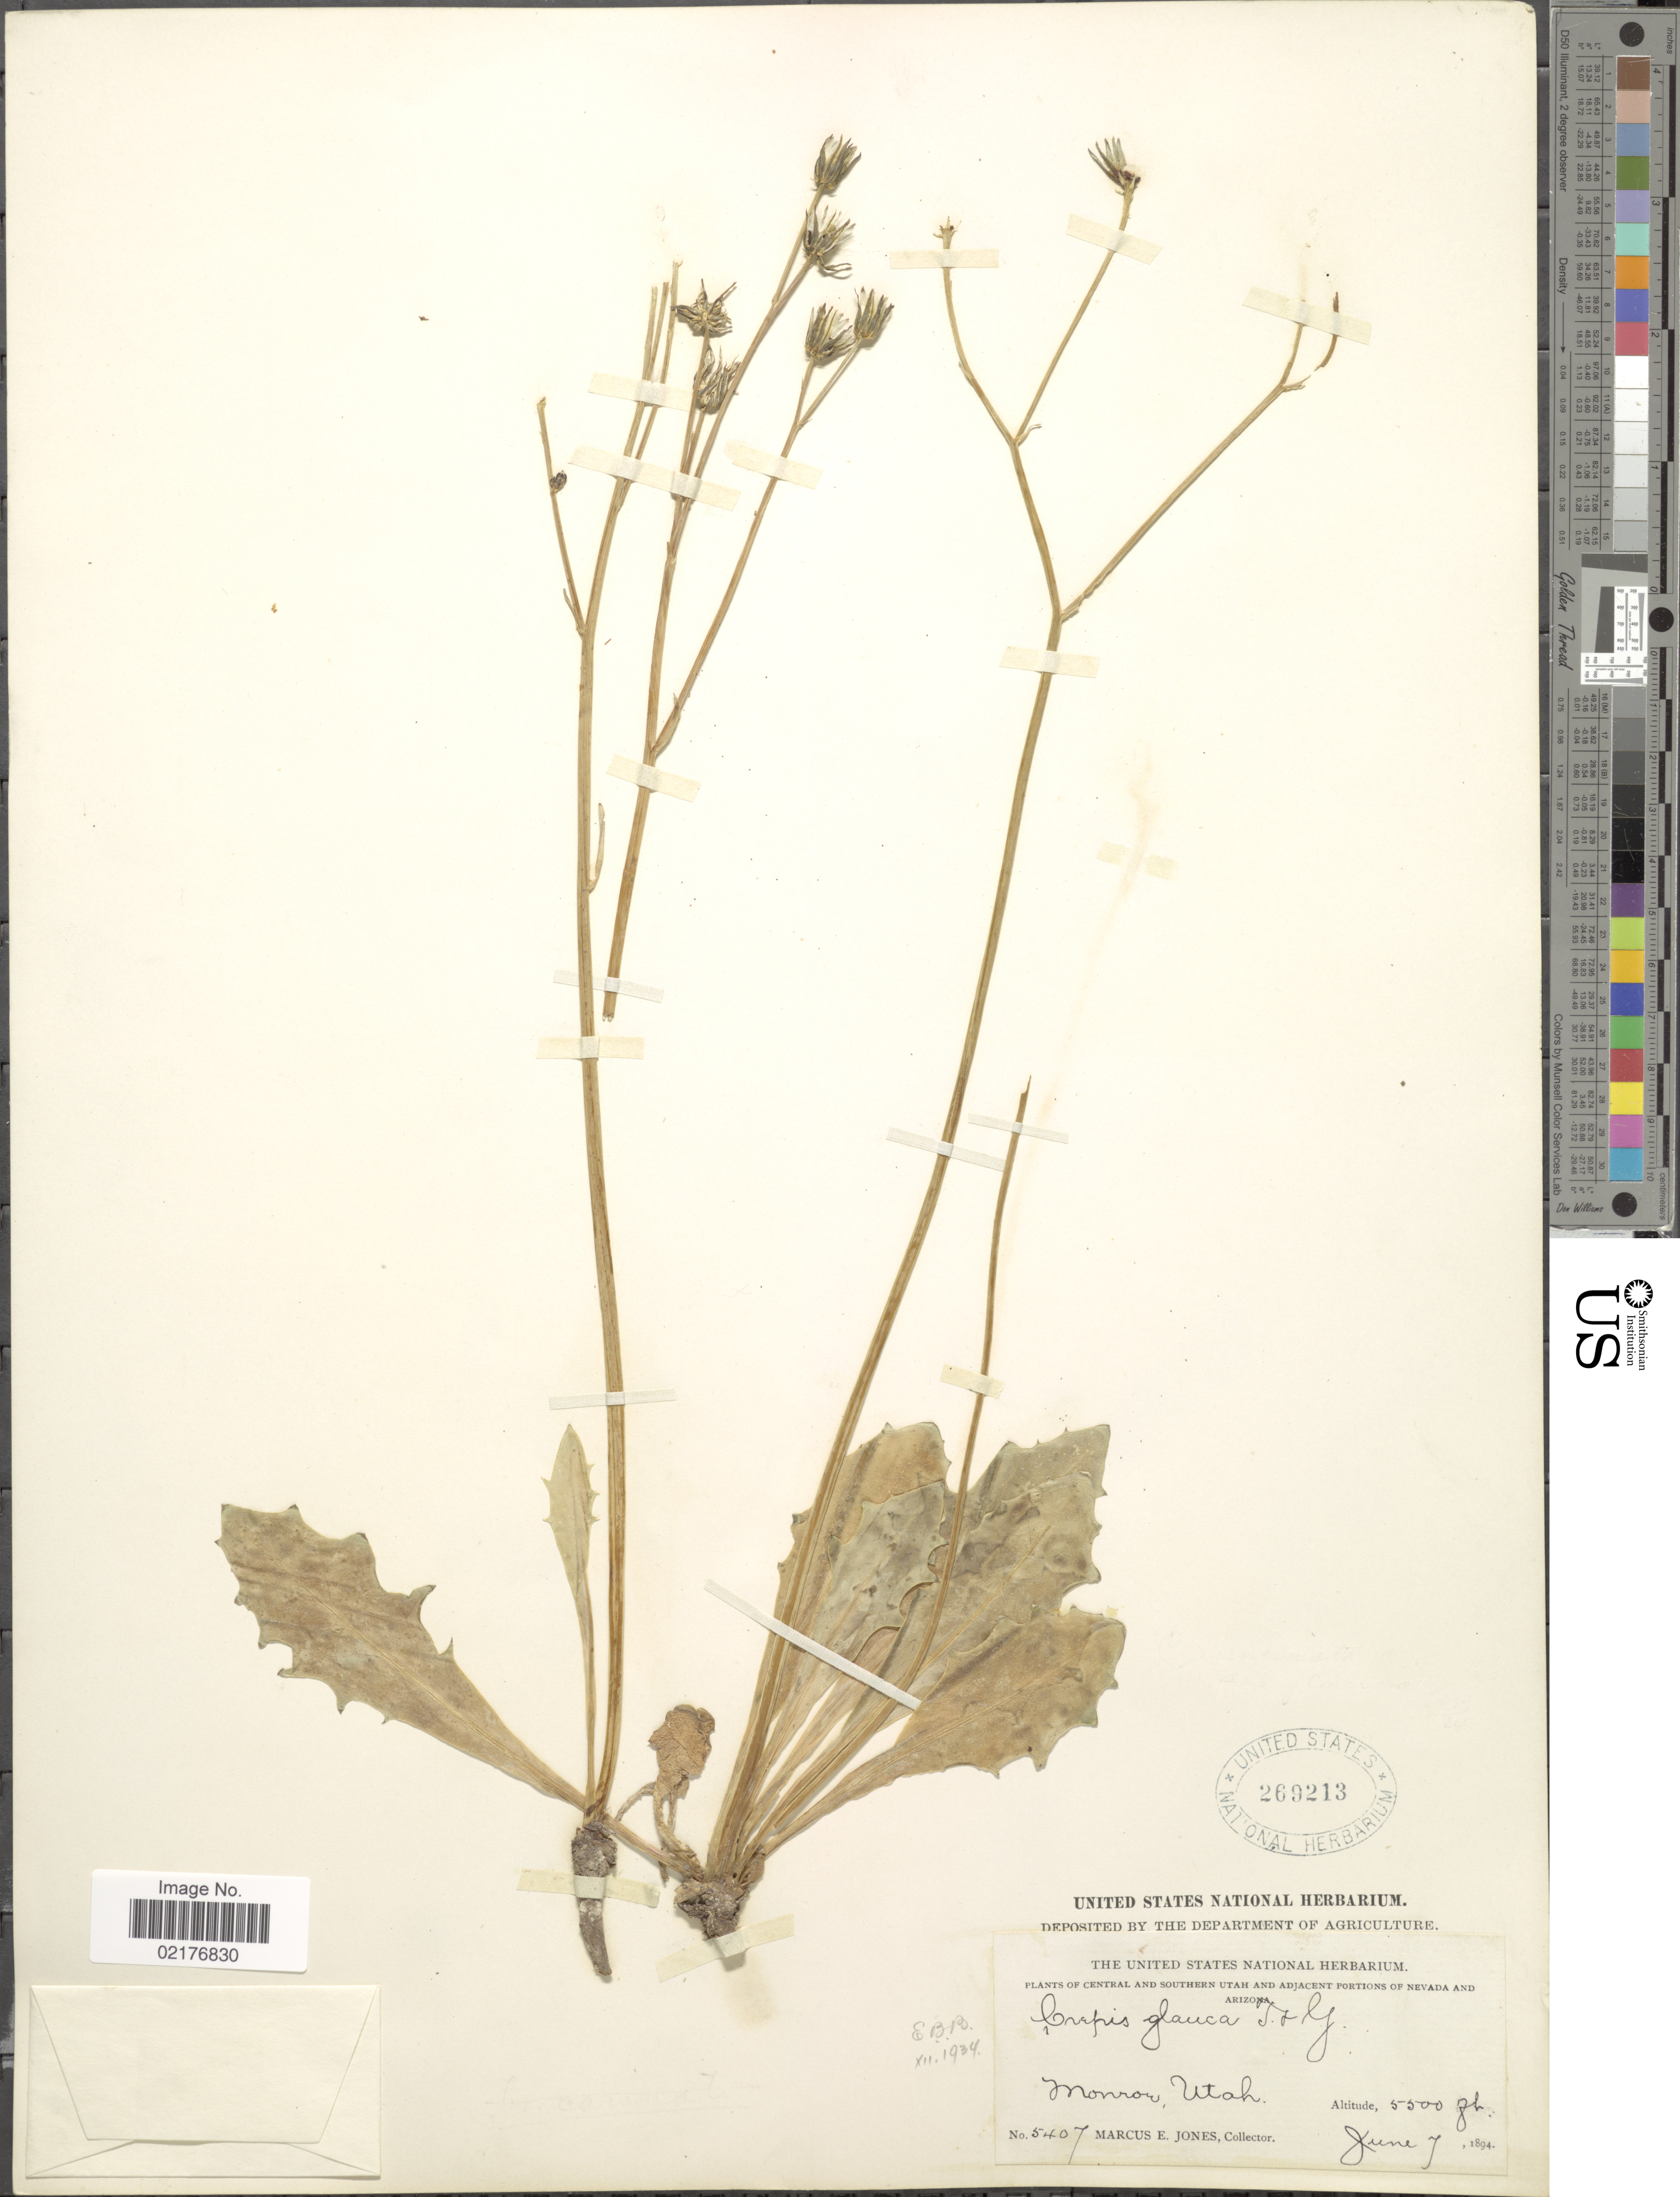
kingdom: Plantae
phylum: Tracheophyta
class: Magnoliopsida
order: Asterales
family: Asteraceae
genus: Askellia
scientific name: Askellia flexuosa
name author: (Ledeb.) W.A. Weber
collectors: M. E. Jones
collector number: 5407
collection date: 1894-06-07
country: United States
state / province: Utah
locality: Monroe, Utah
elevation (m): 1676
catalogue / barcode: US 269213